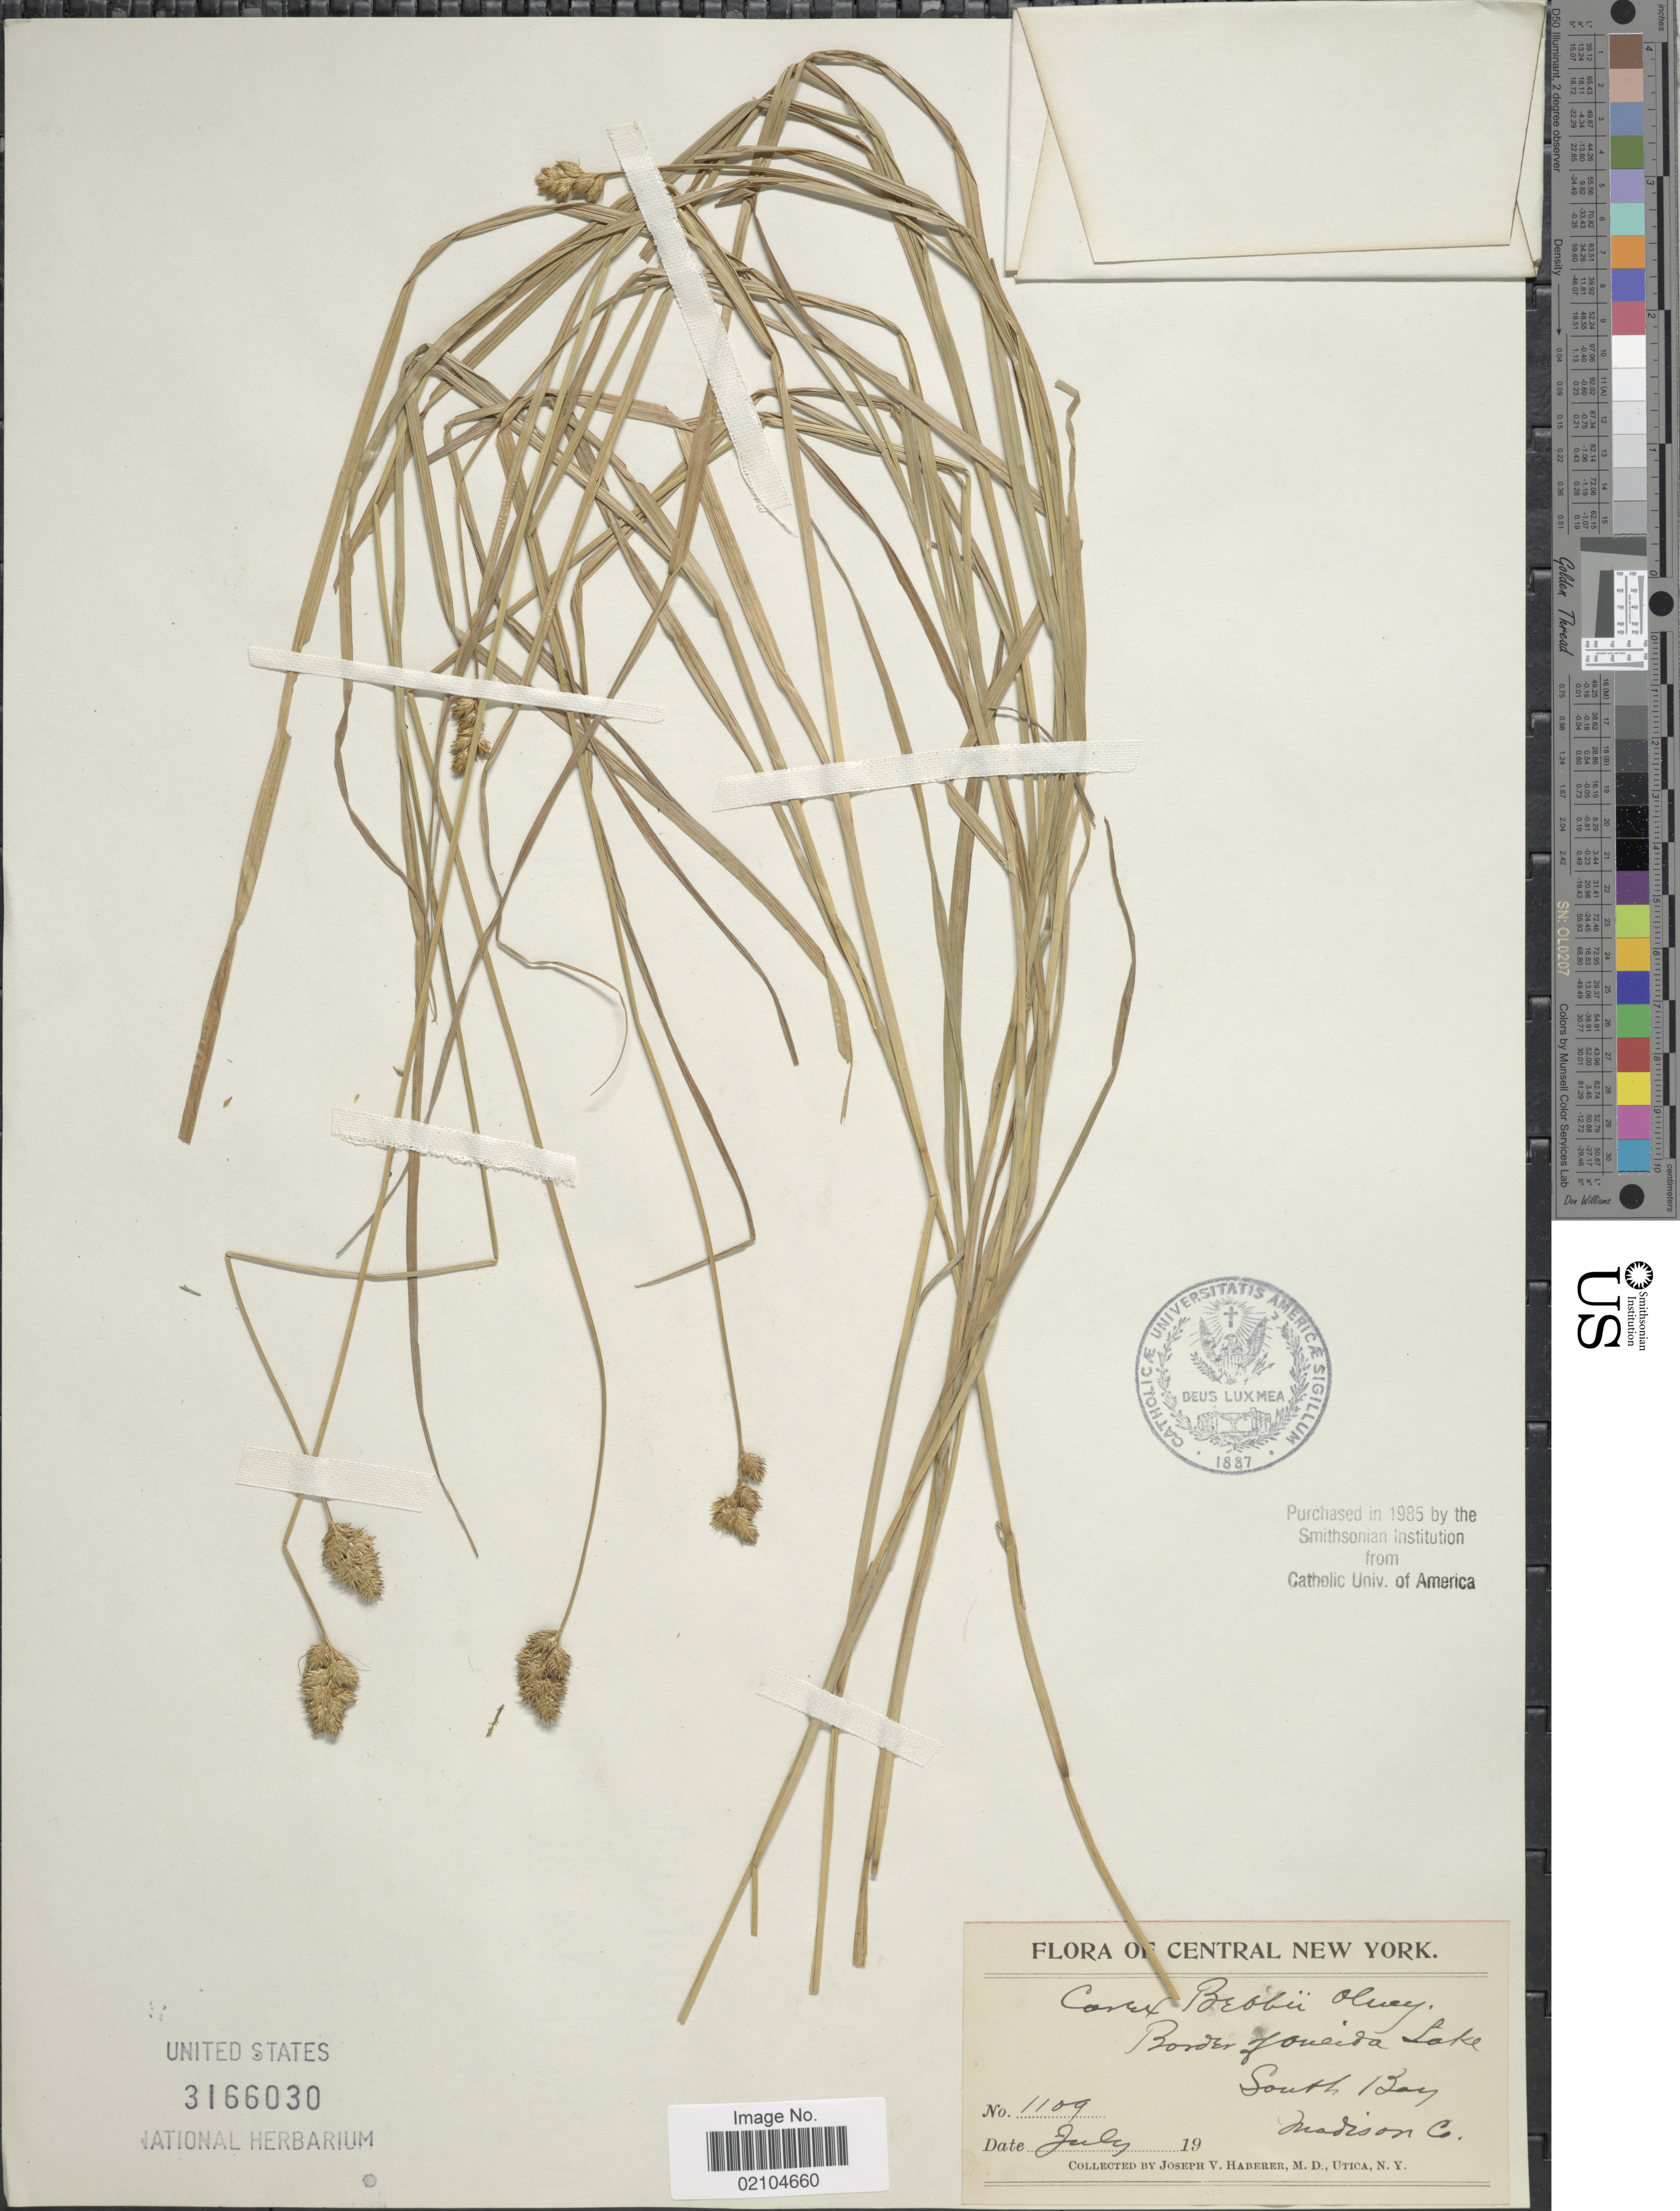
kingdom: Plantae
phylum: Tracheophyta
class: Liliopsida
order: Poales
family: Cyperaceae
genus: Carex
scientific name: Carex bebbii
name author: (L.H. Bailey) Olney ex Fernald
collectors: J. V. Haberer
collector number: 1109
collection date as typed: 19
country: United States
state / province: New York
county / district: Oneida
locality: Central New York, Border of Oneida Lake, South Bay, Madison Co.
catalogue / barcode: US 3166030